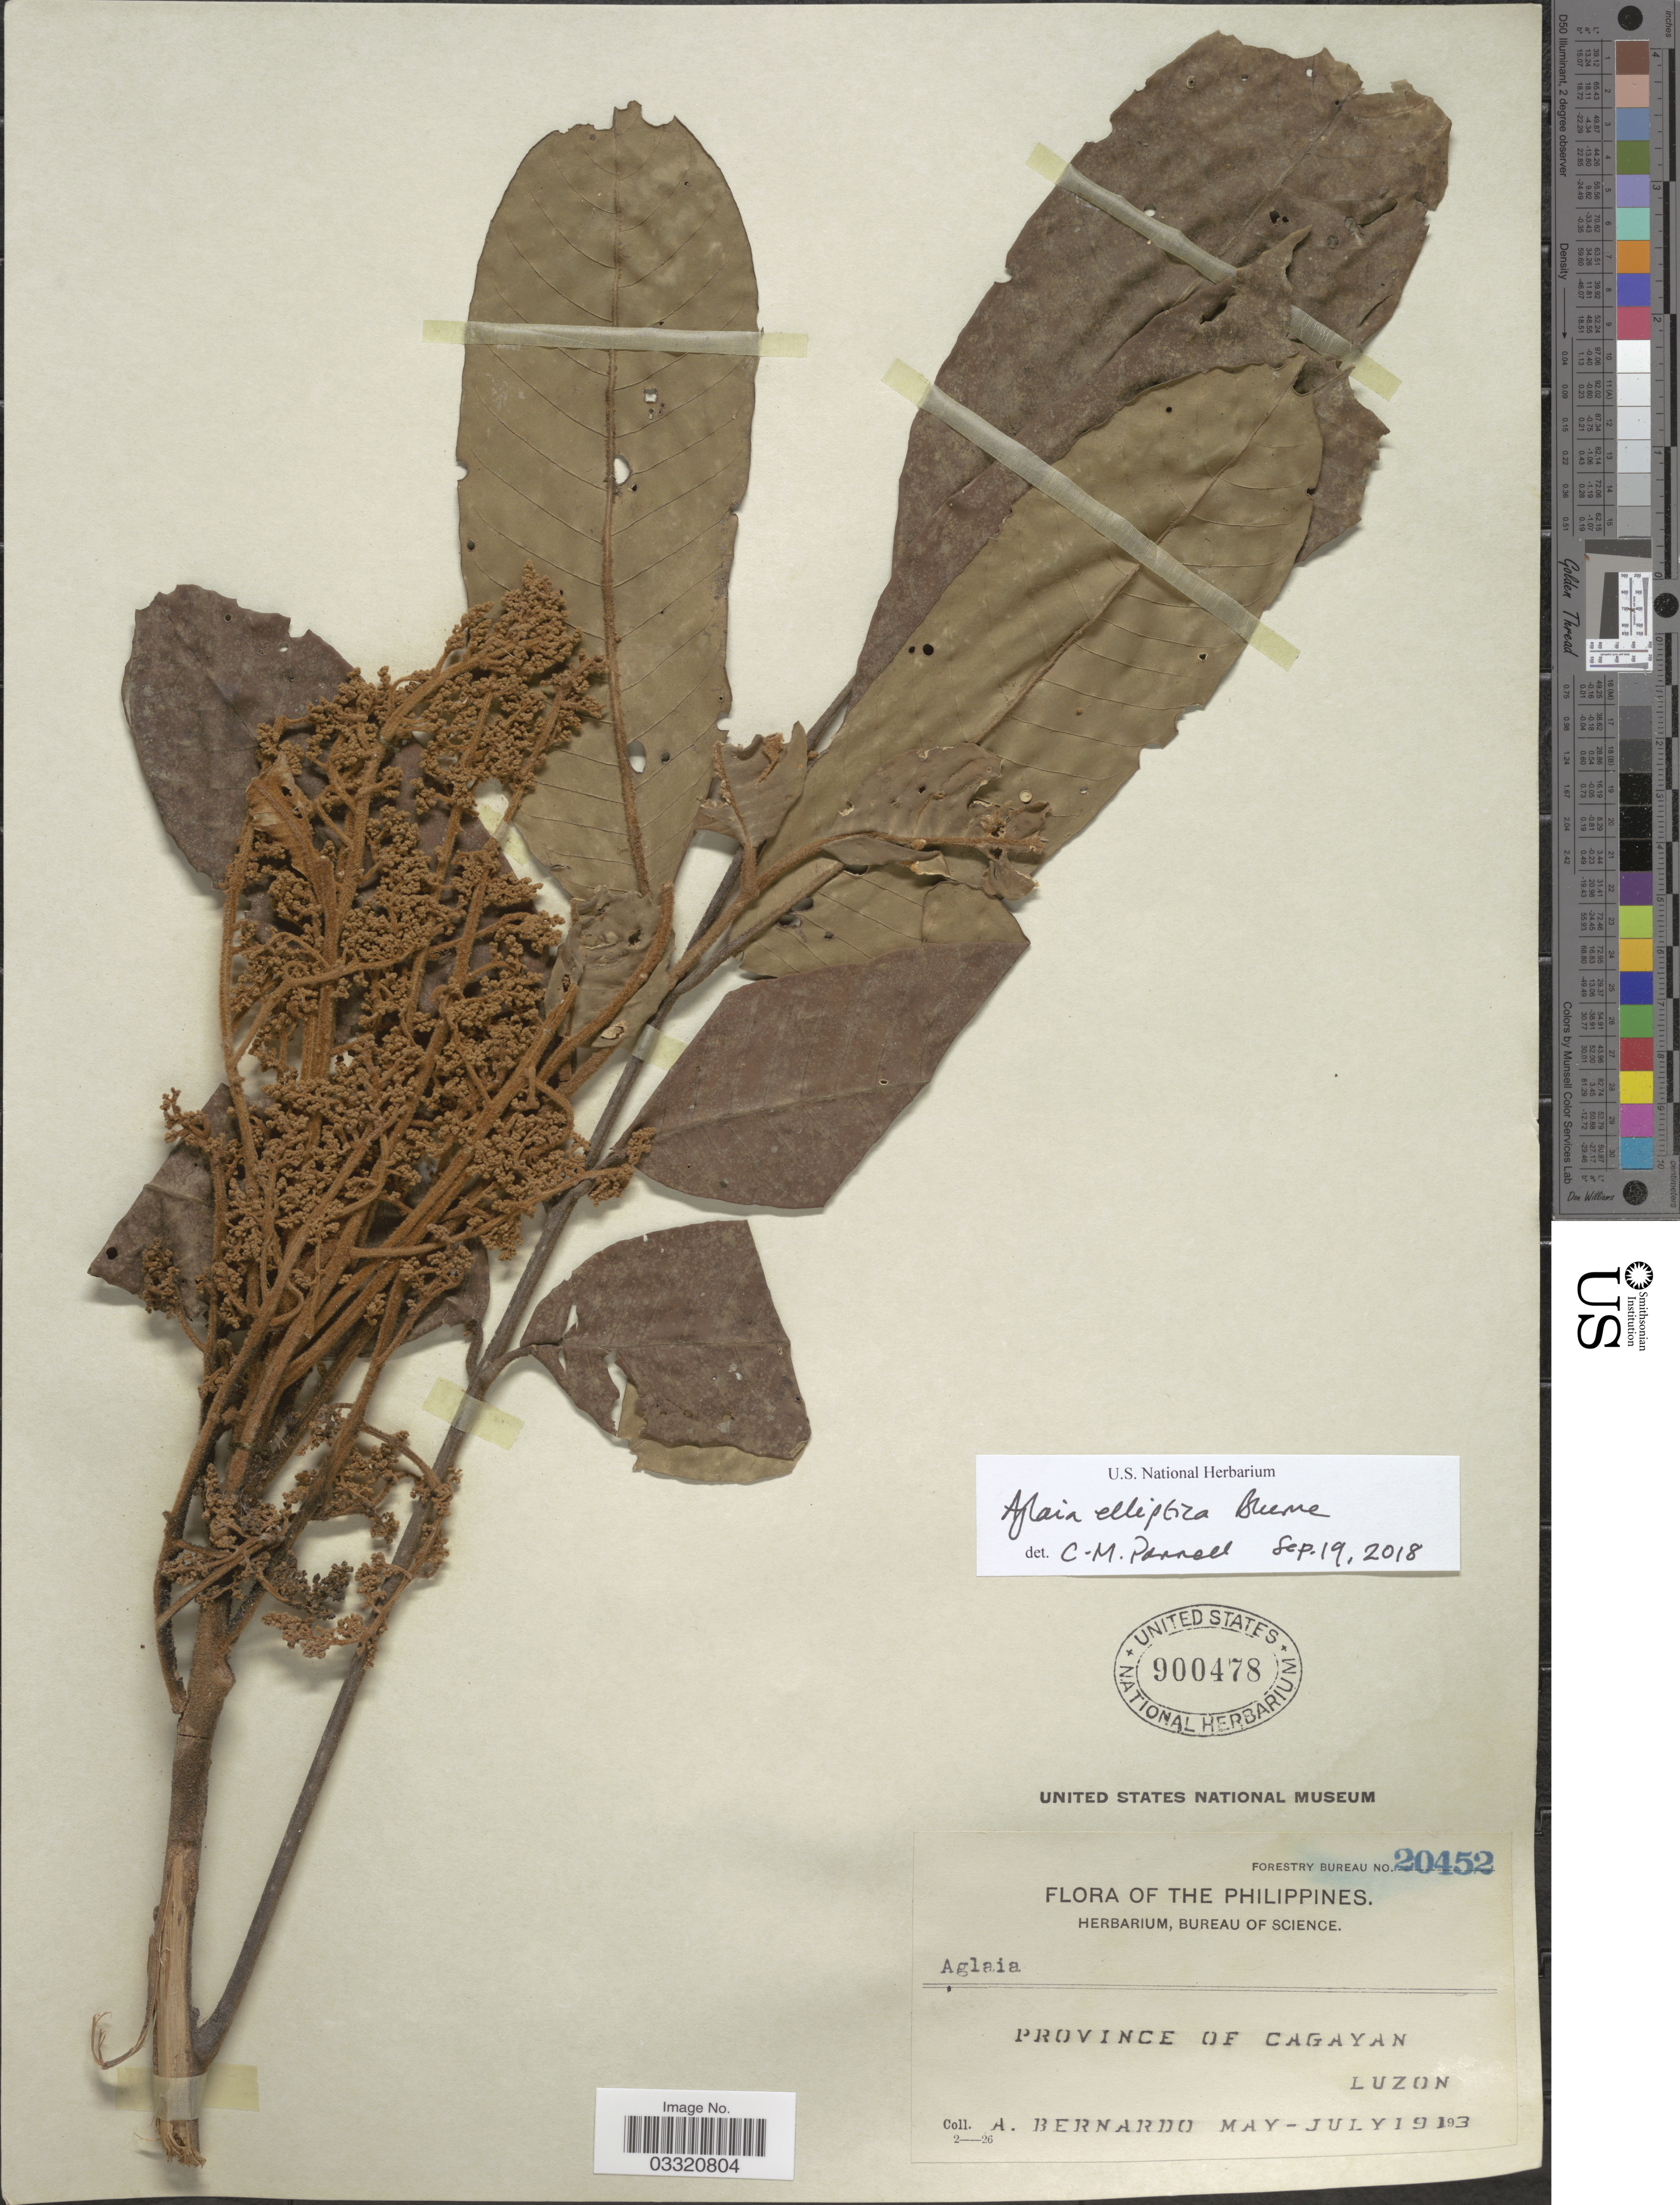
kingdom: Plantae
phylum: Tracheophyta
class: Magnoliopsida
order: Sapindales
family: Meliaceae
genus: Aglaia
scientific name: Aglaia elliptica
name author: Blume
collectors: A. Bernardo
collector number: Forestry Bureau 20452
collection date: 1913-05/1913-07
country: Philippines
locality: Province of Cagayan, Luzon.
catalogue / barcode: US 900478